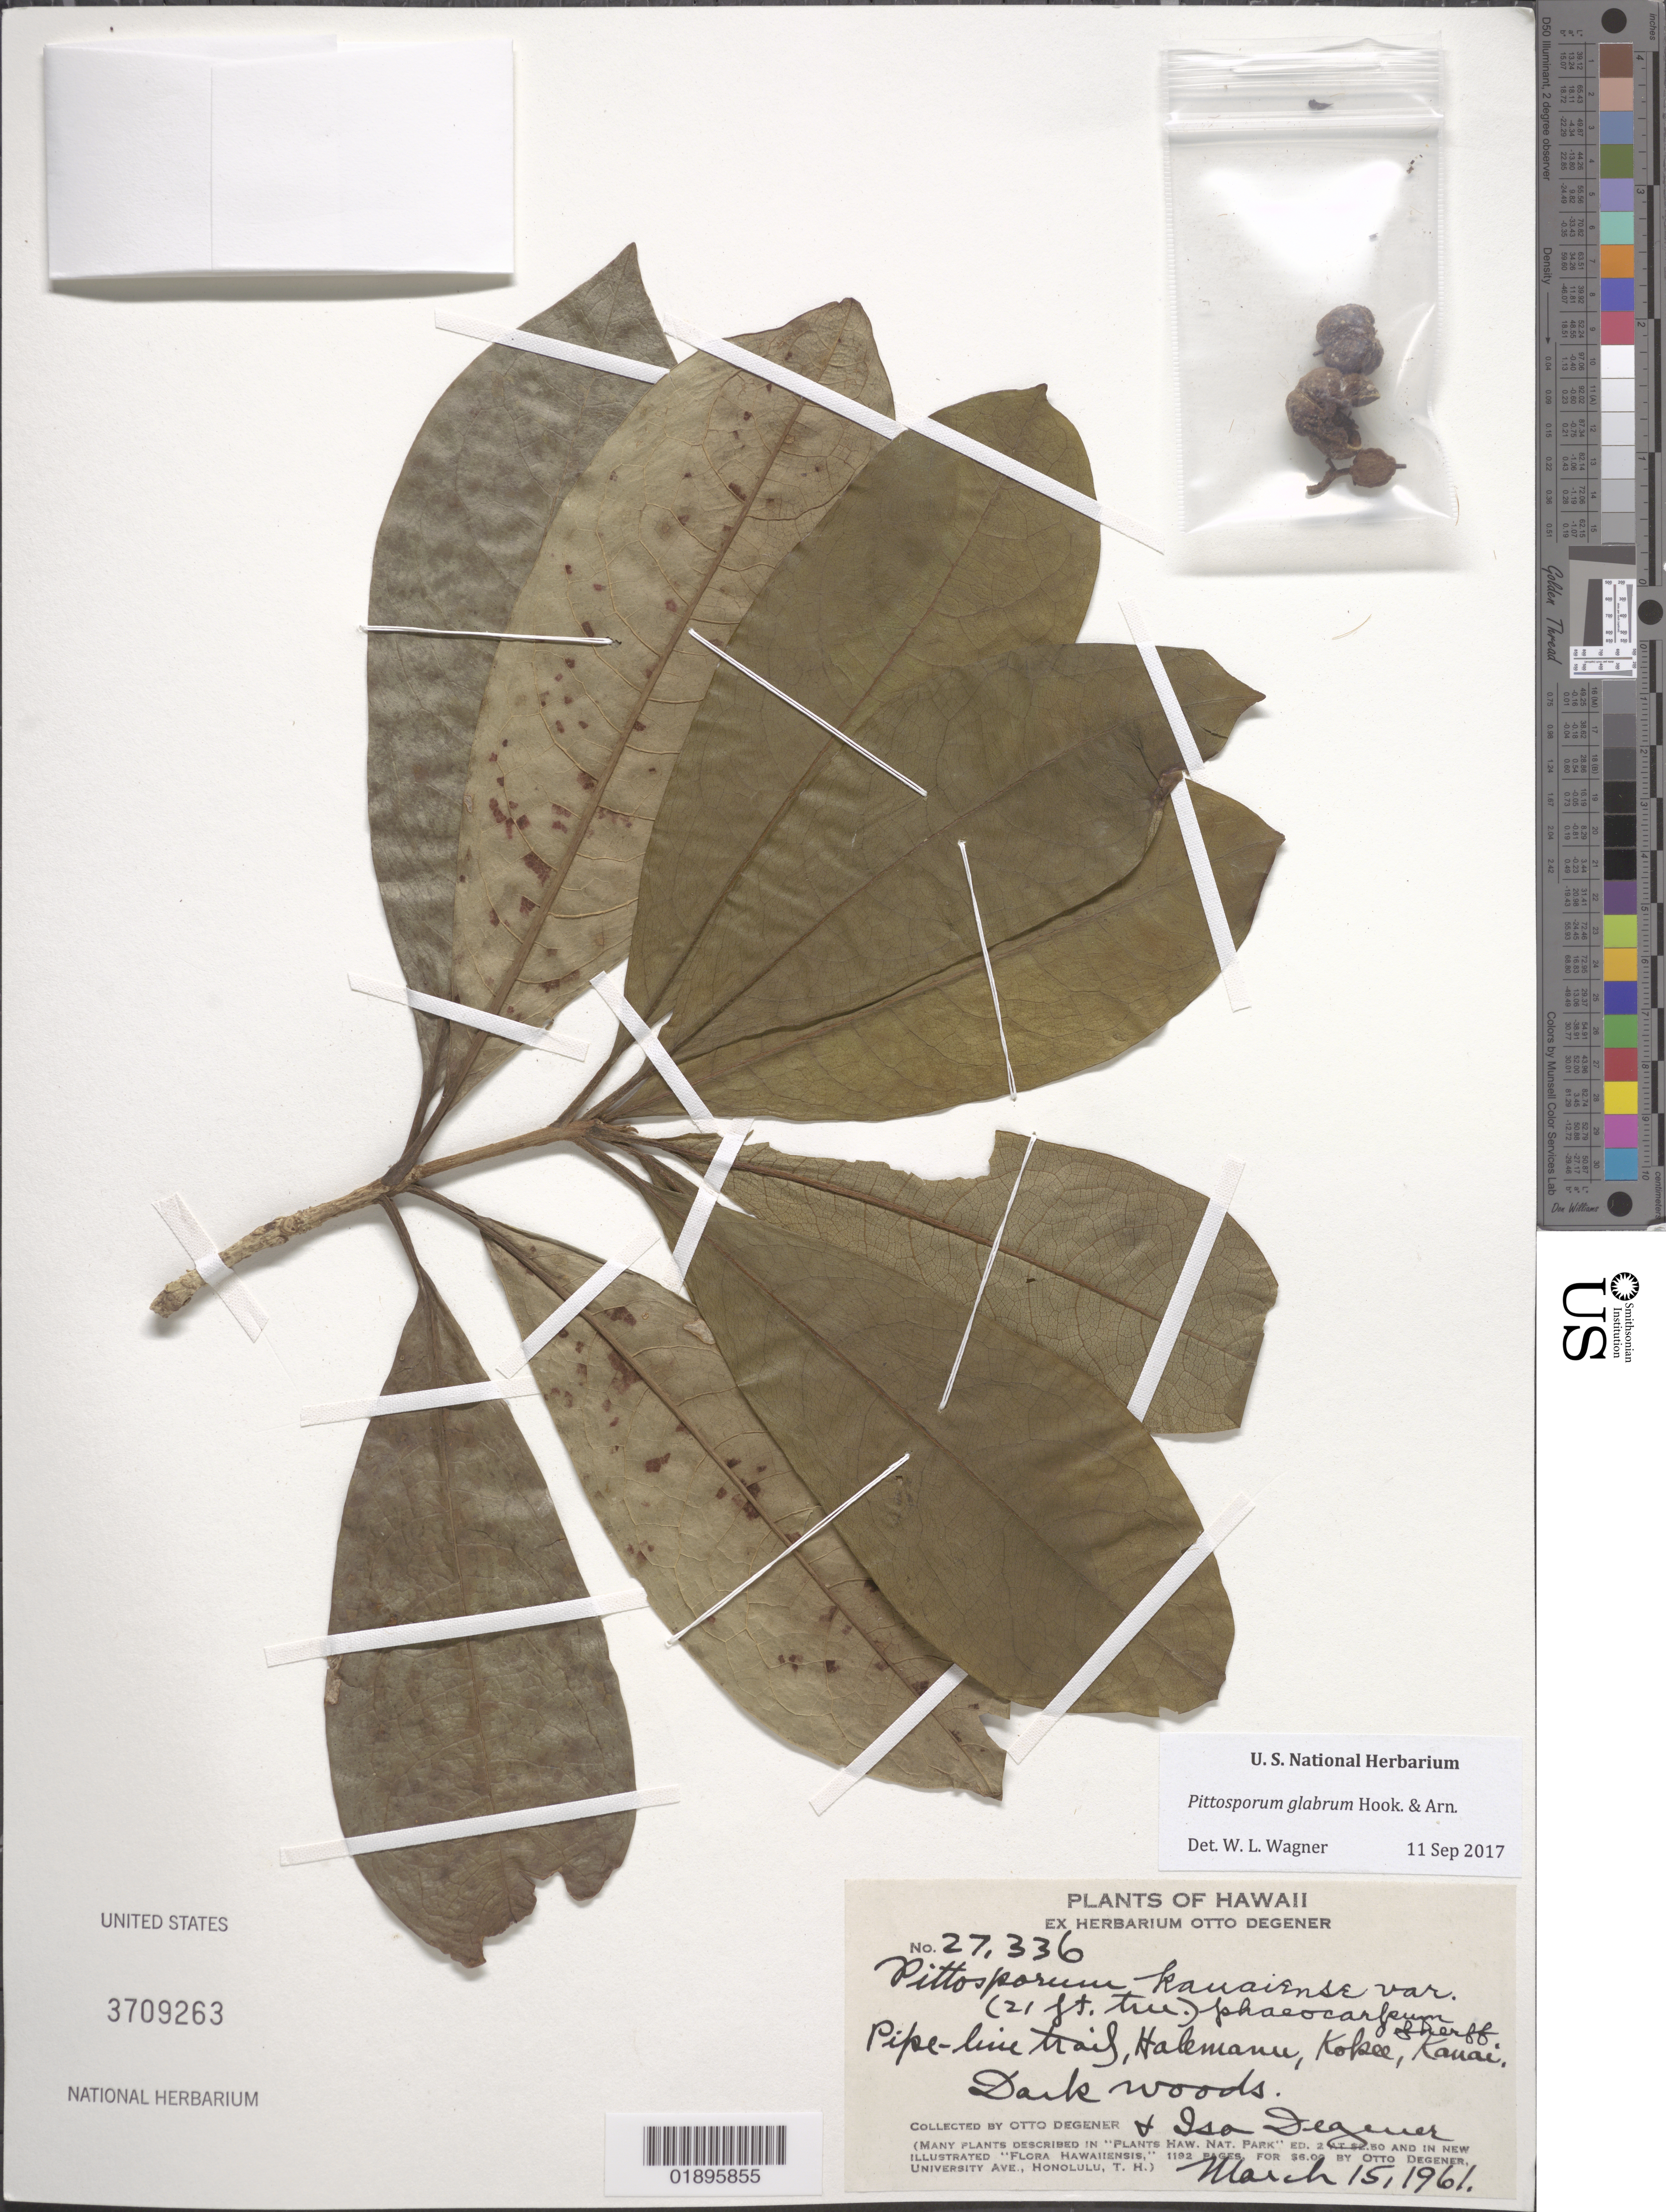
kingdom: Plantae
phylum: Tracheophyta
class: Magnoliopsida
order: Apiales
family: Pittosporaceae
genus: Pittosporum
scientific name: Pittosporum glabrum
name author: Hook. & Arn.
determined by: Wagner, W. L., (BOT), Smithsonian Institution - National Museum of Natural History (UNITED STATES)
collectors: O. Degener & I. Degener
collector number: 27336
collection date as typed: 15 Mar 1961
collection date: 1961-03-15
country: United States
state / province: Hawaii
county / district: Kauai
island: Kaua'i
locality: Pipe-line Trail, Halemanu, Kokii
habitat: Dark woods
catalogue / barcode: US 3709263